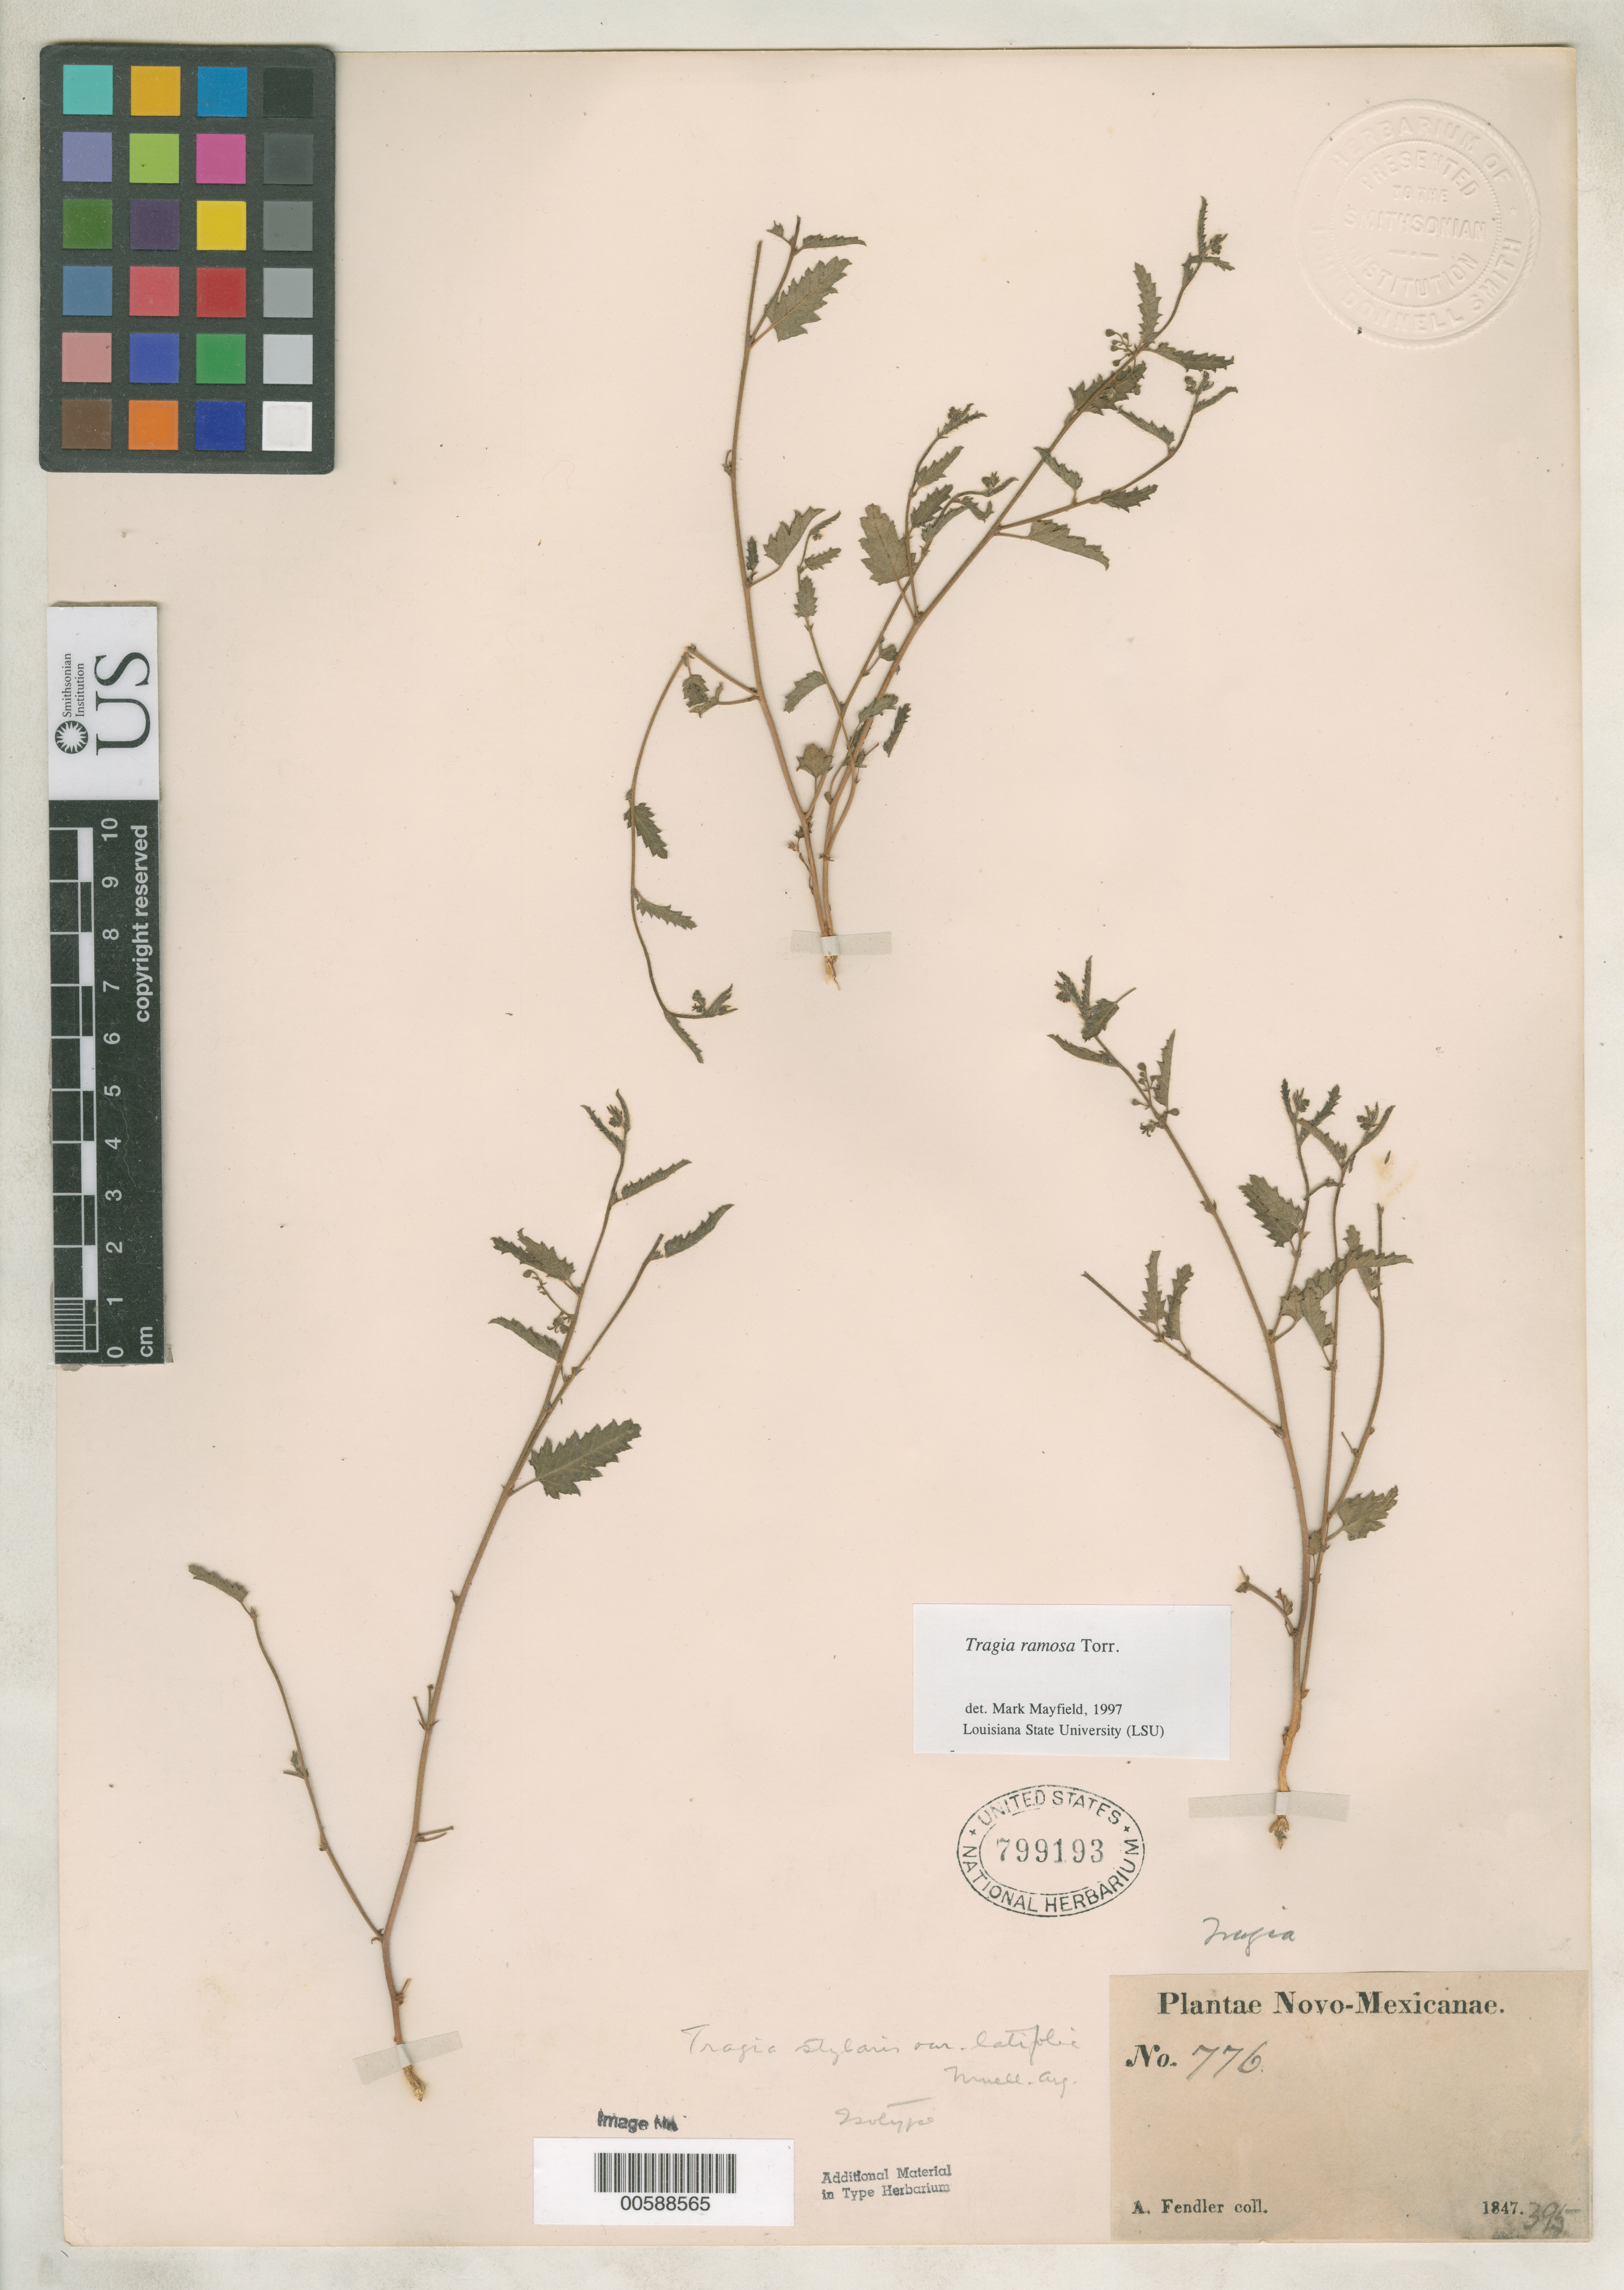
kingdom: Plantae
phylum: Tracheophyta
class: Magnoliopsida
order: Malpighiales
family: Euphorbiaceae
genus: Tragia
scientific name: Tragia stylaris var. latifolia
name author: Müll. Arg.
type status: Isotype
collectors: A. Fendler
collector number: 776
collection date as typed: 1847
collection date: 1847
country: United States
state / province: New Mexico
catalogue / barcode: US 799193